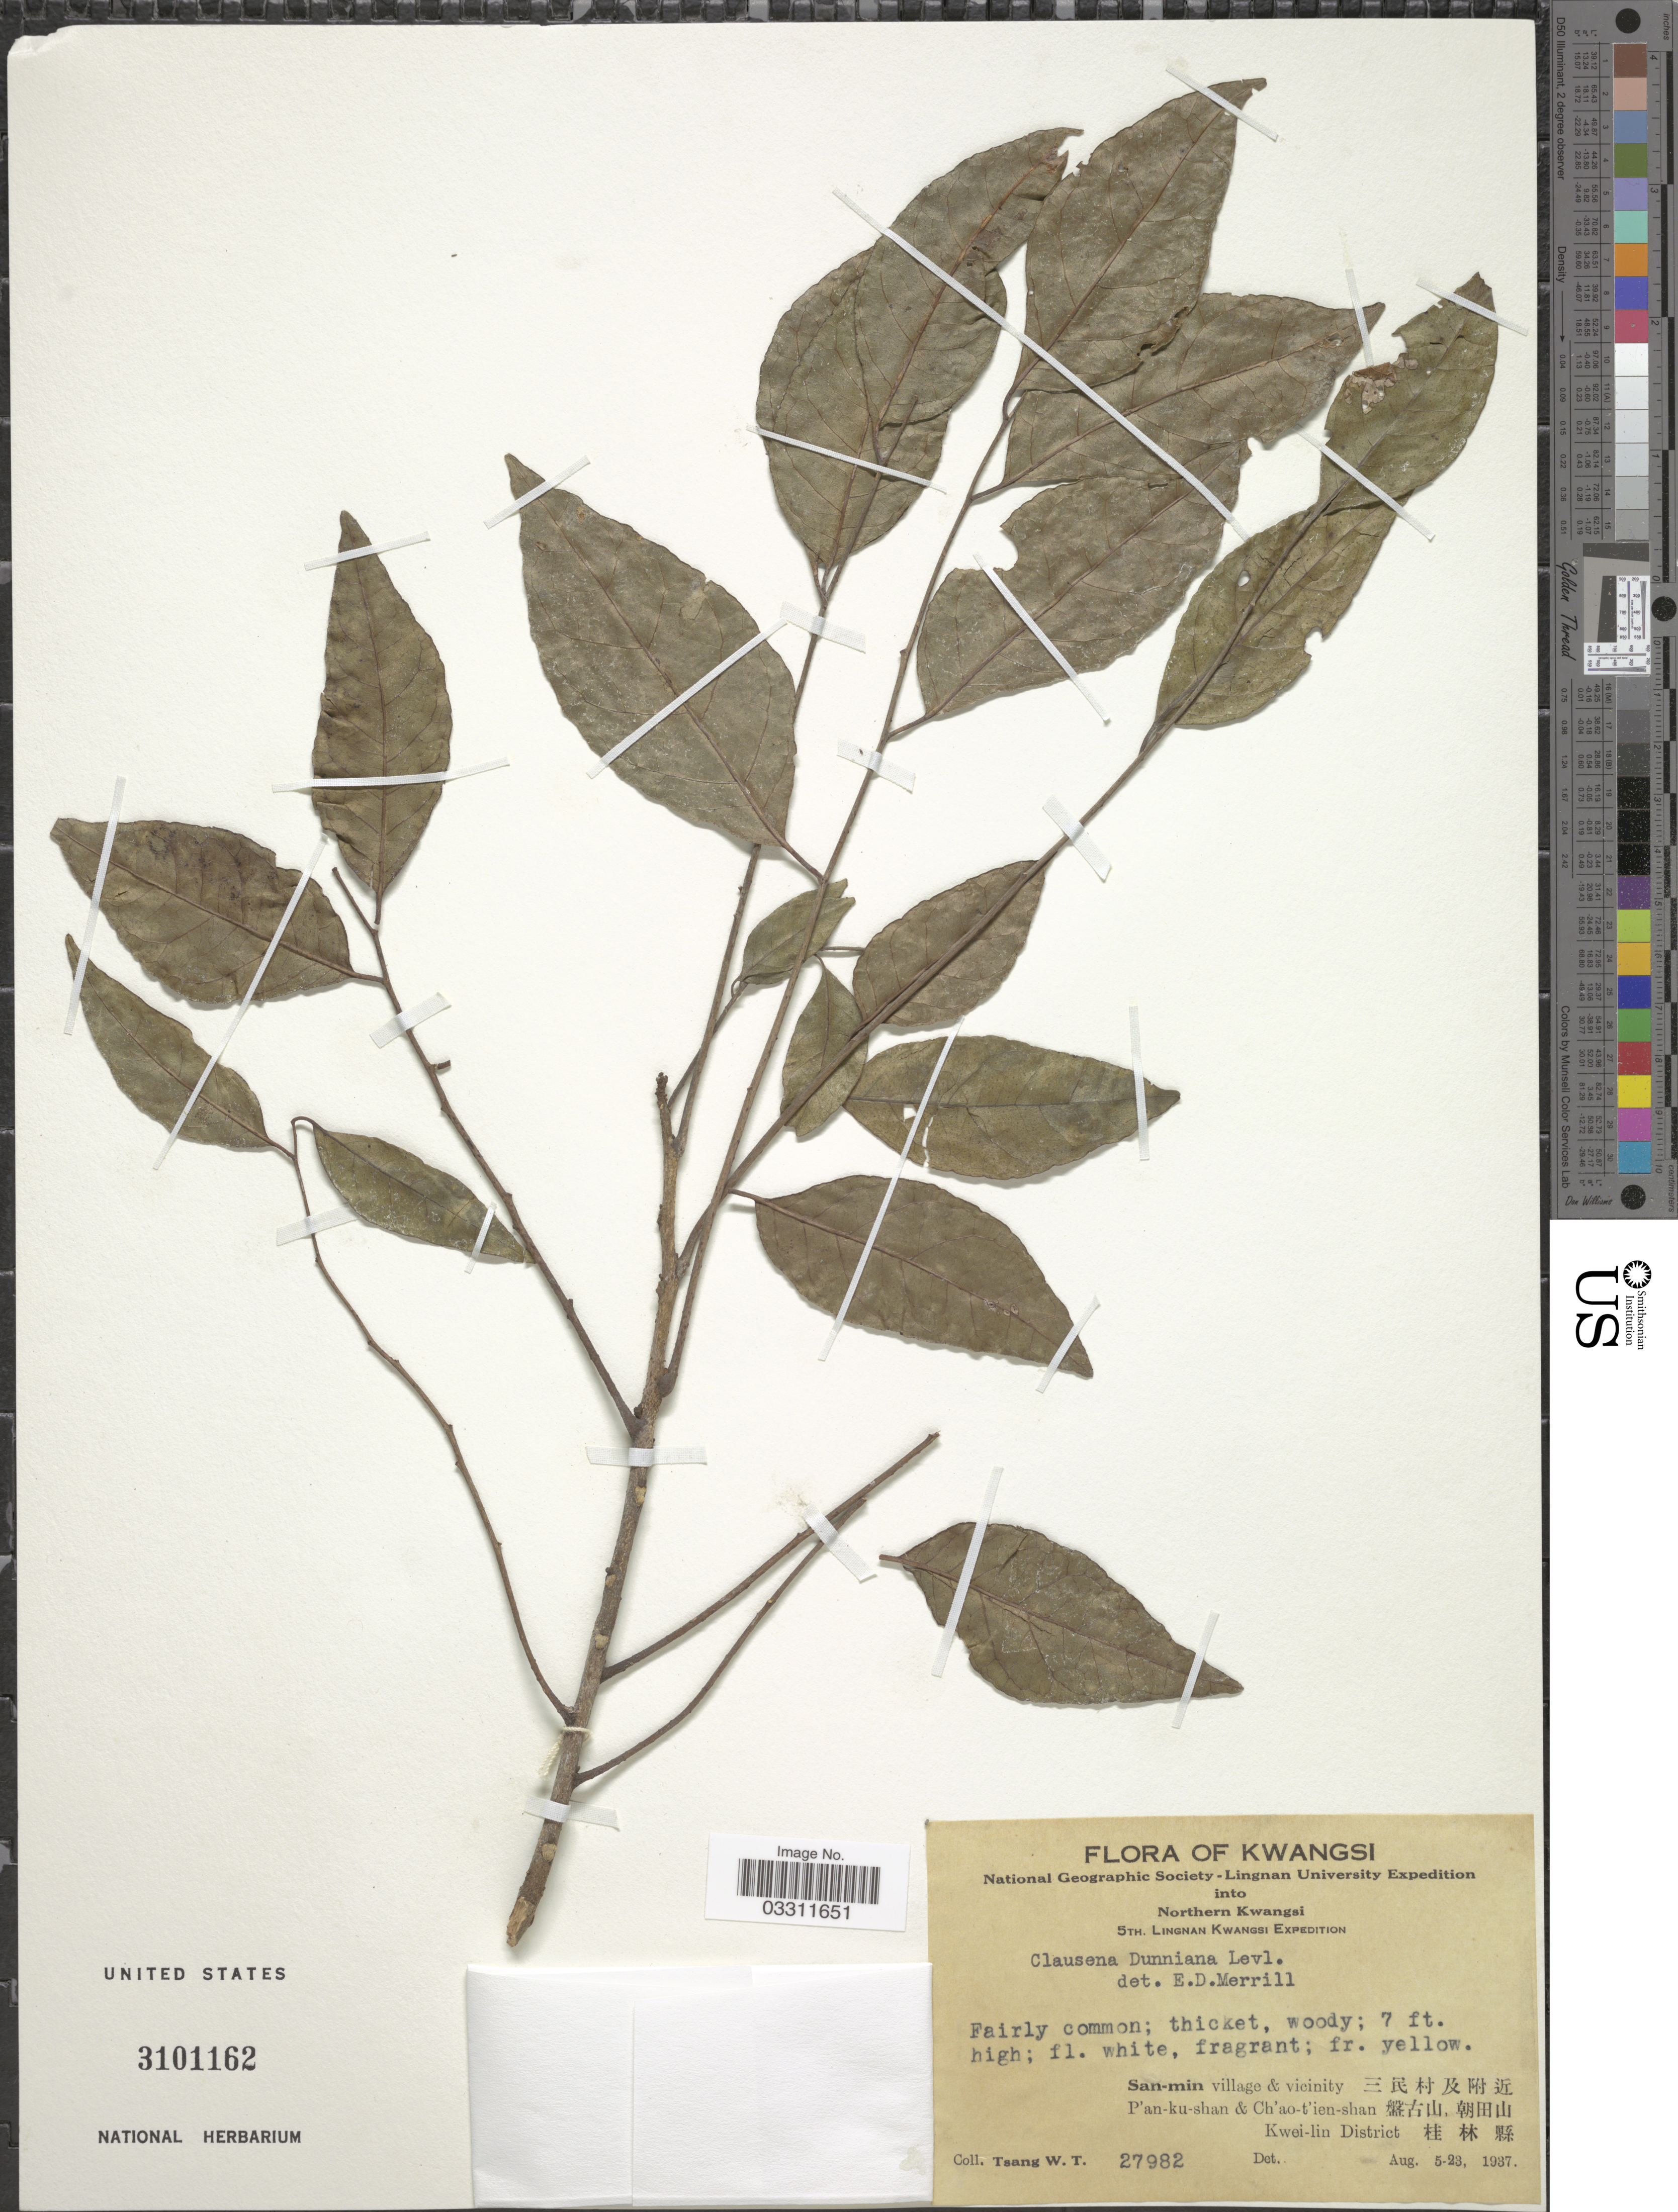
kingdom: Plantae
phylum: Tracheophyta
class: Magnoliopsida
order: Sapindales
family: Rutaceae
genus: Clausena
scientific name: Clausena dunniana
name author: H. Lév.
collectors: W. T. Tsang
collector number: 27982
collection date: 1937-08-05/1937-08-23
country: China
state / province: Guangxi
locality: Kwangsi. Northern Kwangsi. San-min village & vicinity X. P'an-ku-shan & Ch'ao-t'ien-shan X. Kwei-lin District X.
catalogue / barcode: US 3101162